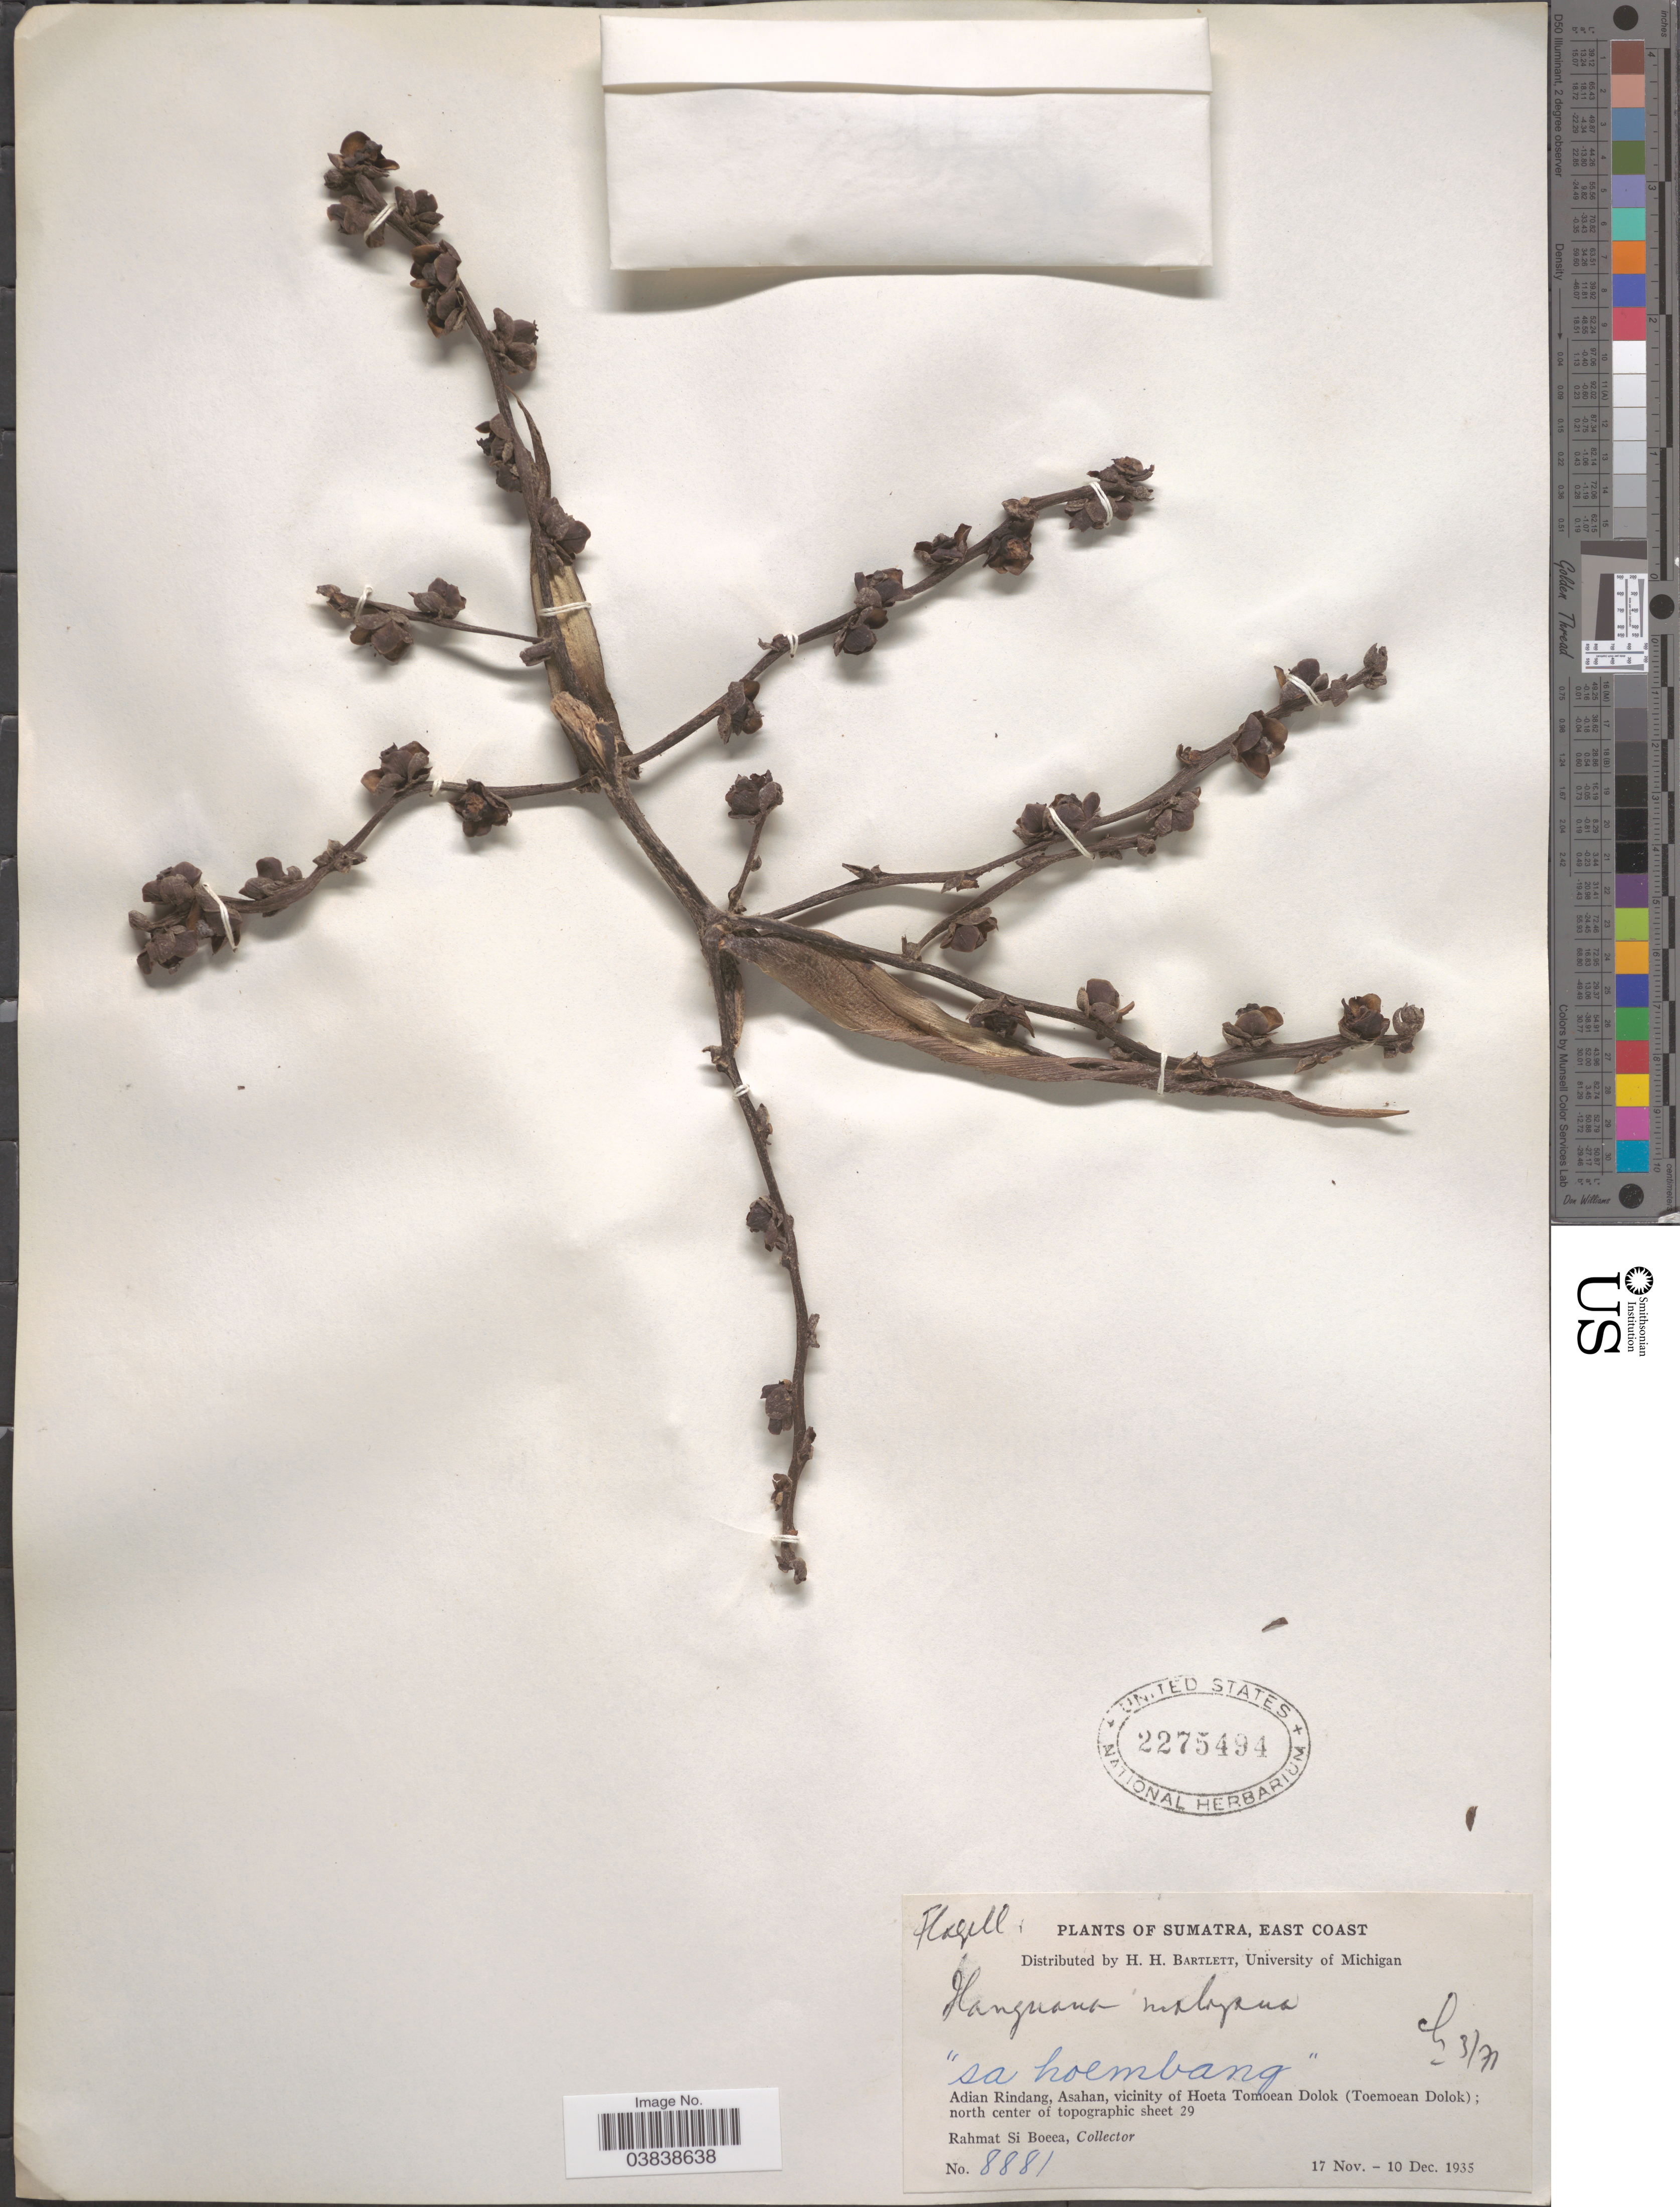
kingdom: Plantae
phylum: Tracheophyta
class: Liliopsida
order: Commelinales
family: Hanguanaceae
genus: Hanguana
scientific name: Hanguana malayana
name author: (Jack) Merr.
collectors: Rahmat Si Boeea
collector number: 8881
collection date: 1935-11-17/1935-12-10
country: Indonesia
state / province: Sumatra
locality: East Coast. Adian Rindang, Asahan, vicinity of Hoeta Tomoean Dolok (Toemoean Dolok); north center of topographic sheet 29.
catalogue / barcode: US 2275494